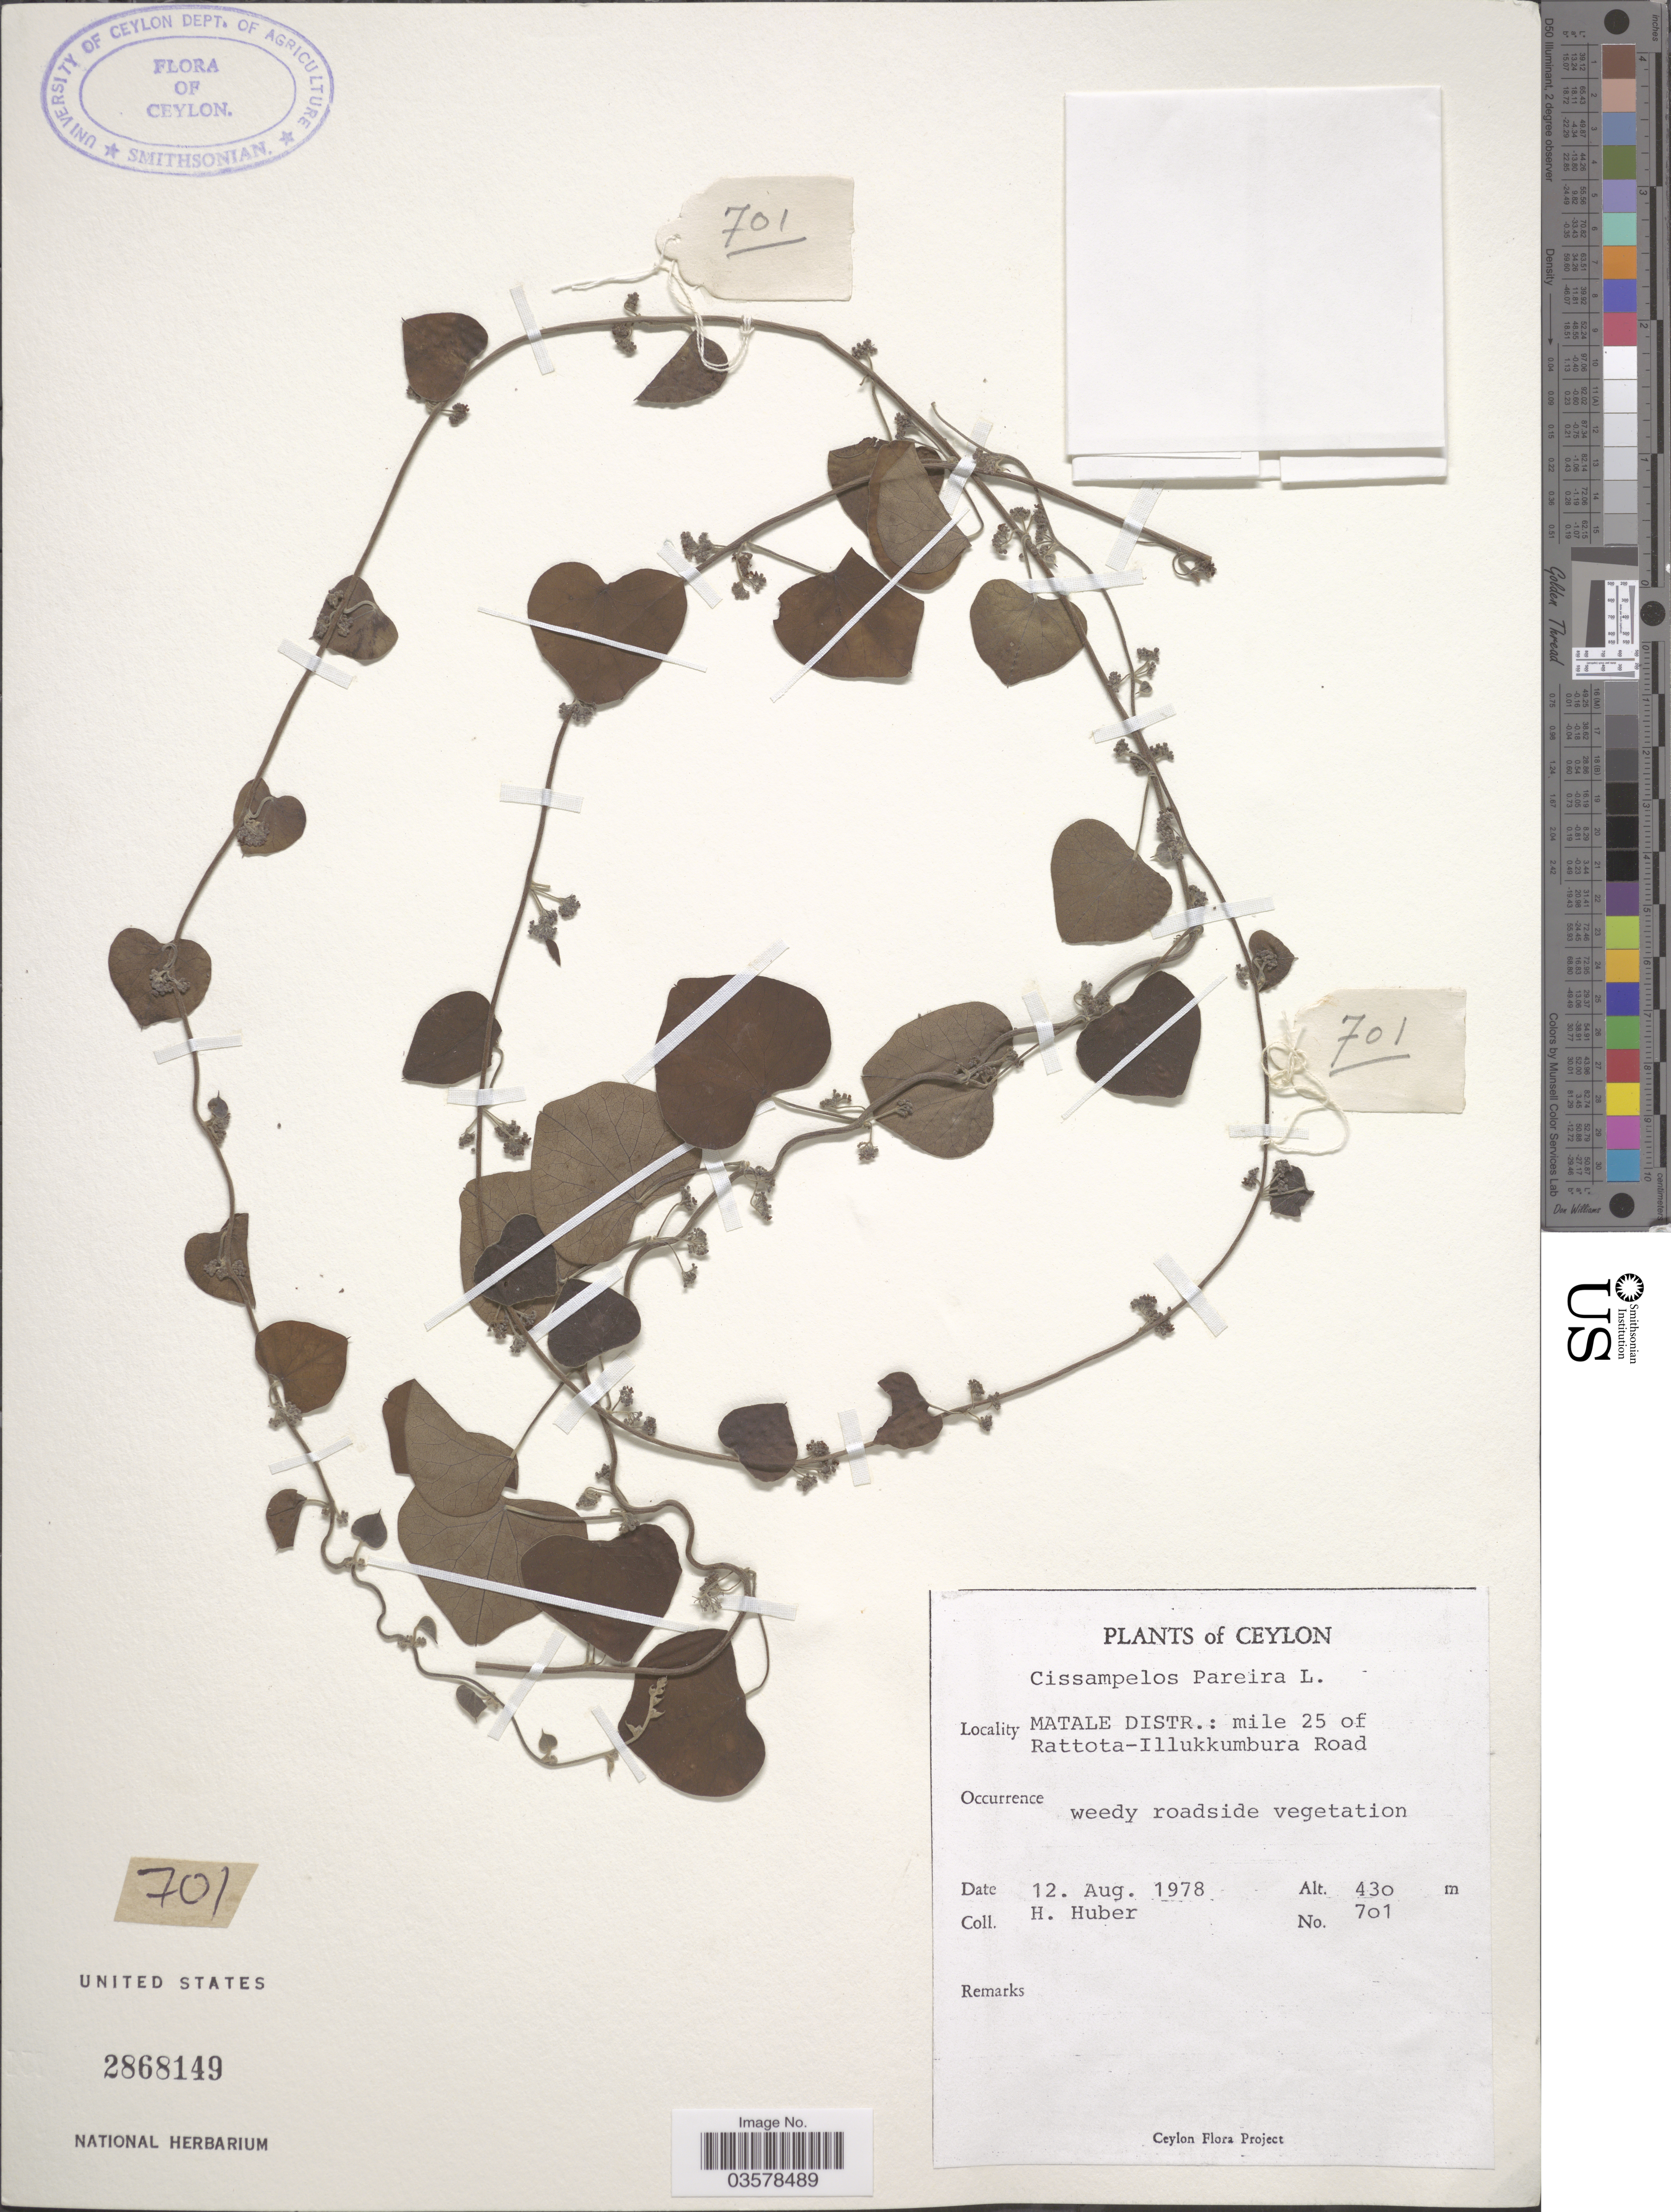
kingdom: Plantae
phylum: Tracheophyta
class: Magnoliopsida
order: Ranunculales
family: Menispermaceae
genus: Cissampelos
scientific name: Cissampelos pareira var. hirsuta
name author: (Buch.-Ham. ex DC.) Forman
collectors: H. Huber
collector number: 701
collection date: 1978-08-12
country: Sri Lanka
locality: Matale Distr.: mile 25 of Rattota-Illukkumbura Road.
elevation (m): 430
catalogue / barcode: US 2868149